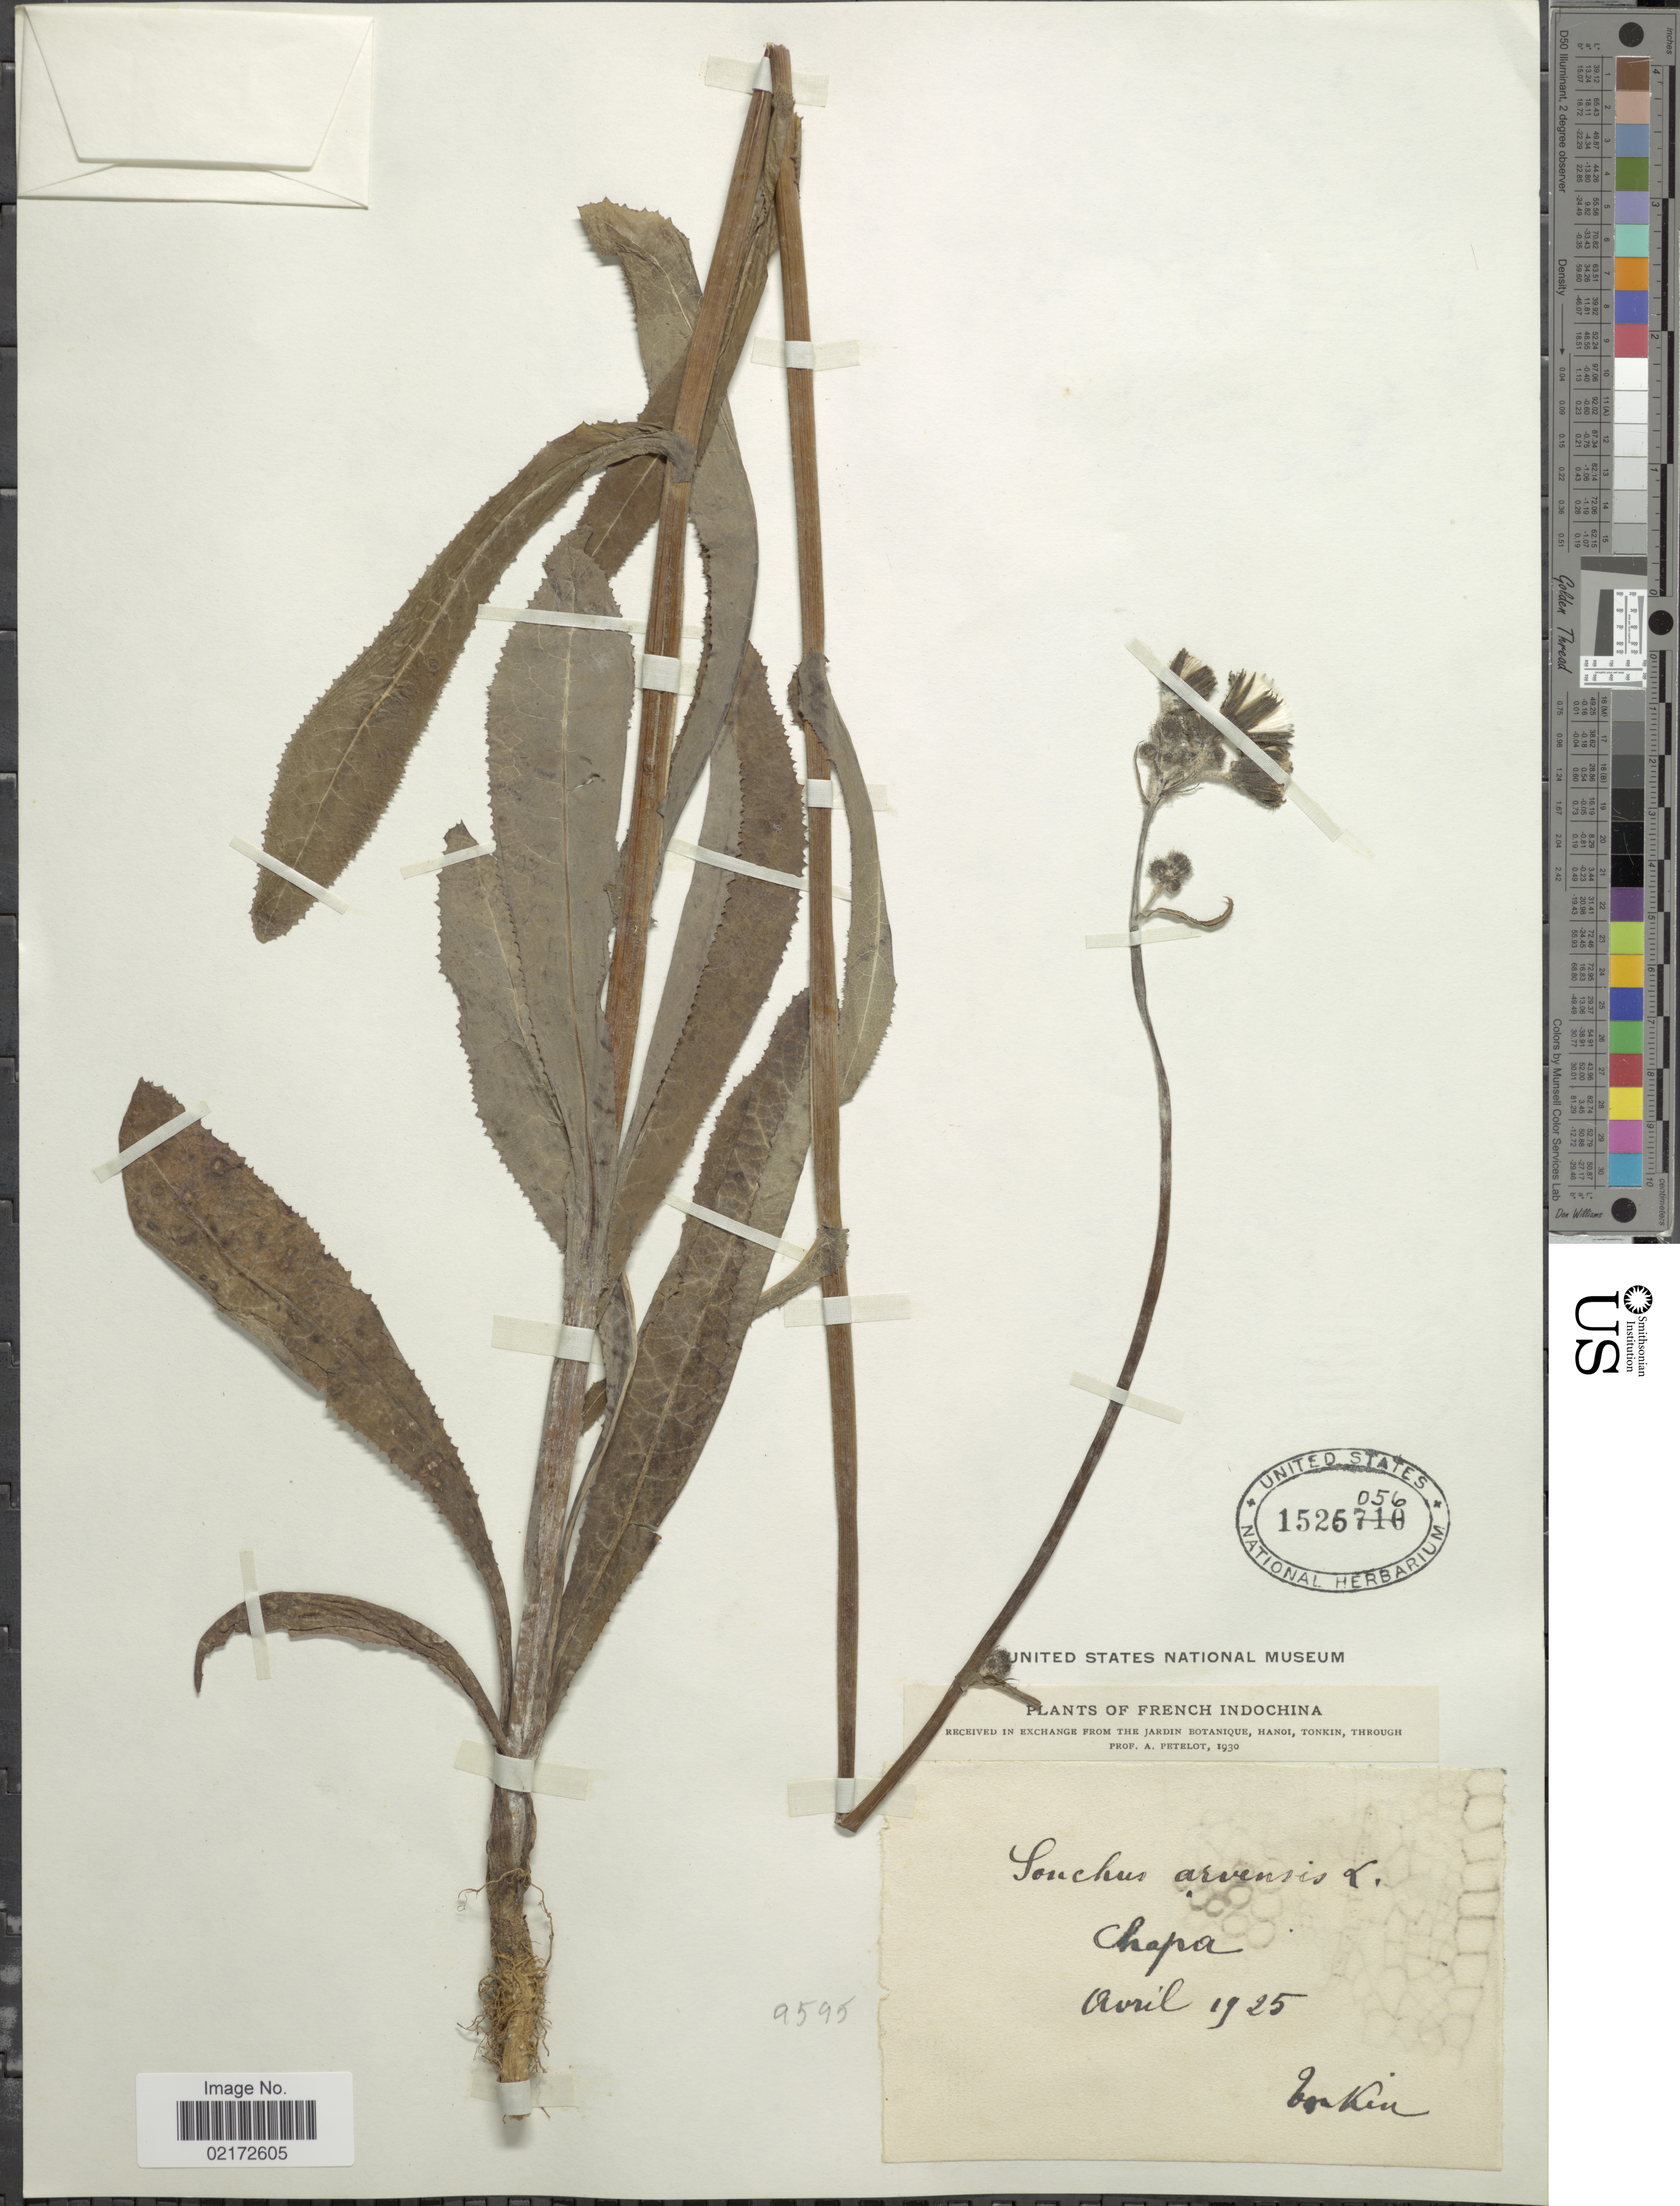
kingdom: Plantae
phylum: Tracheophyta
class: Magnoliopsida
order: Asterales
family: Asteraceae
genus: Sonchus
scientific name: Sonchus arvensis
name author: L.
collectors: A. Petelot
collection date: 1925-04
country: Vietnam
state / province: Lào Cai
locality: Tonkin. French Indochina. Chapa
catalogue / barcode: US 1525056